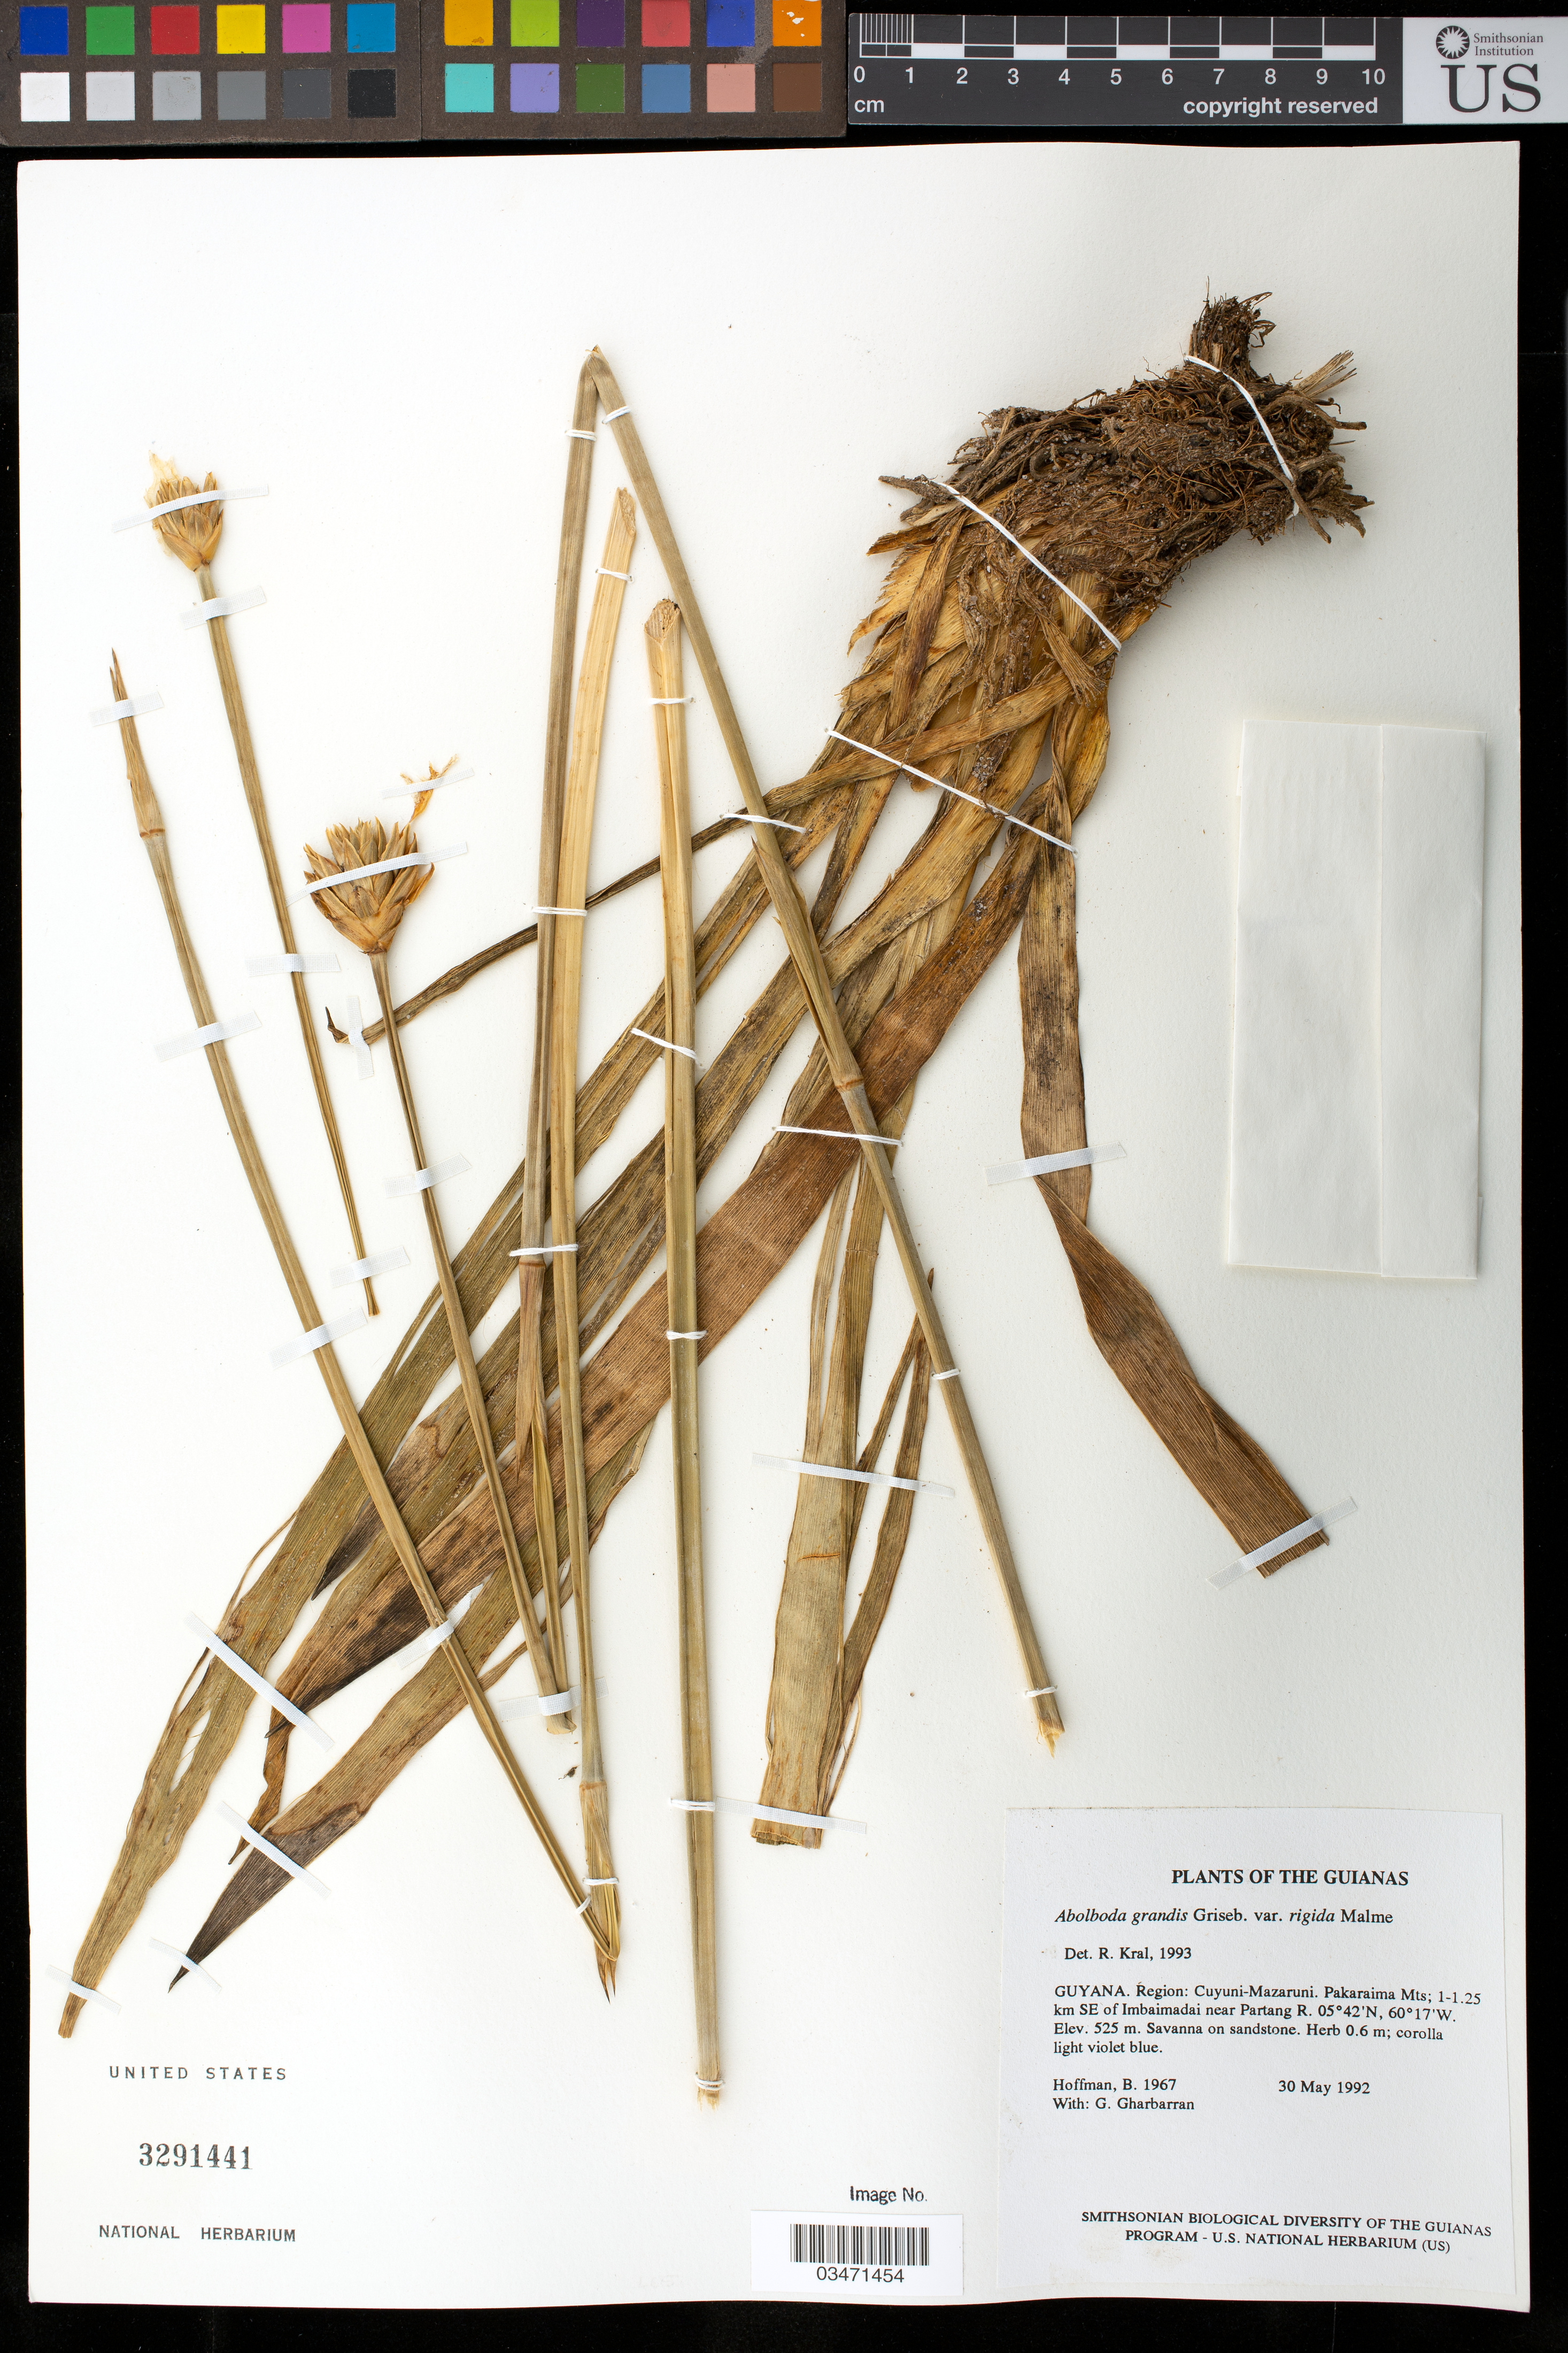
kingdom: Plantae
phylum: Tracheophyta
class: Liliopsida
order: Poales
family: Xyridaceae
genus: Abolboda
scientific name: Abolboda grandis var. rigida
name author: Malme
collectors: B. Hoffman & G. Gharbarran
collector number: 1967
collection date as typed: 30 May 1992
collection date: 1992-05-30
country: Guyana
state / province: Cuyuni-Mazaruni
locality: Pakaraima Mts; 1-1.25 km SE of Imbaimadai near Partang River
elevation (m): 525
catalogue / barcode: US 3291441